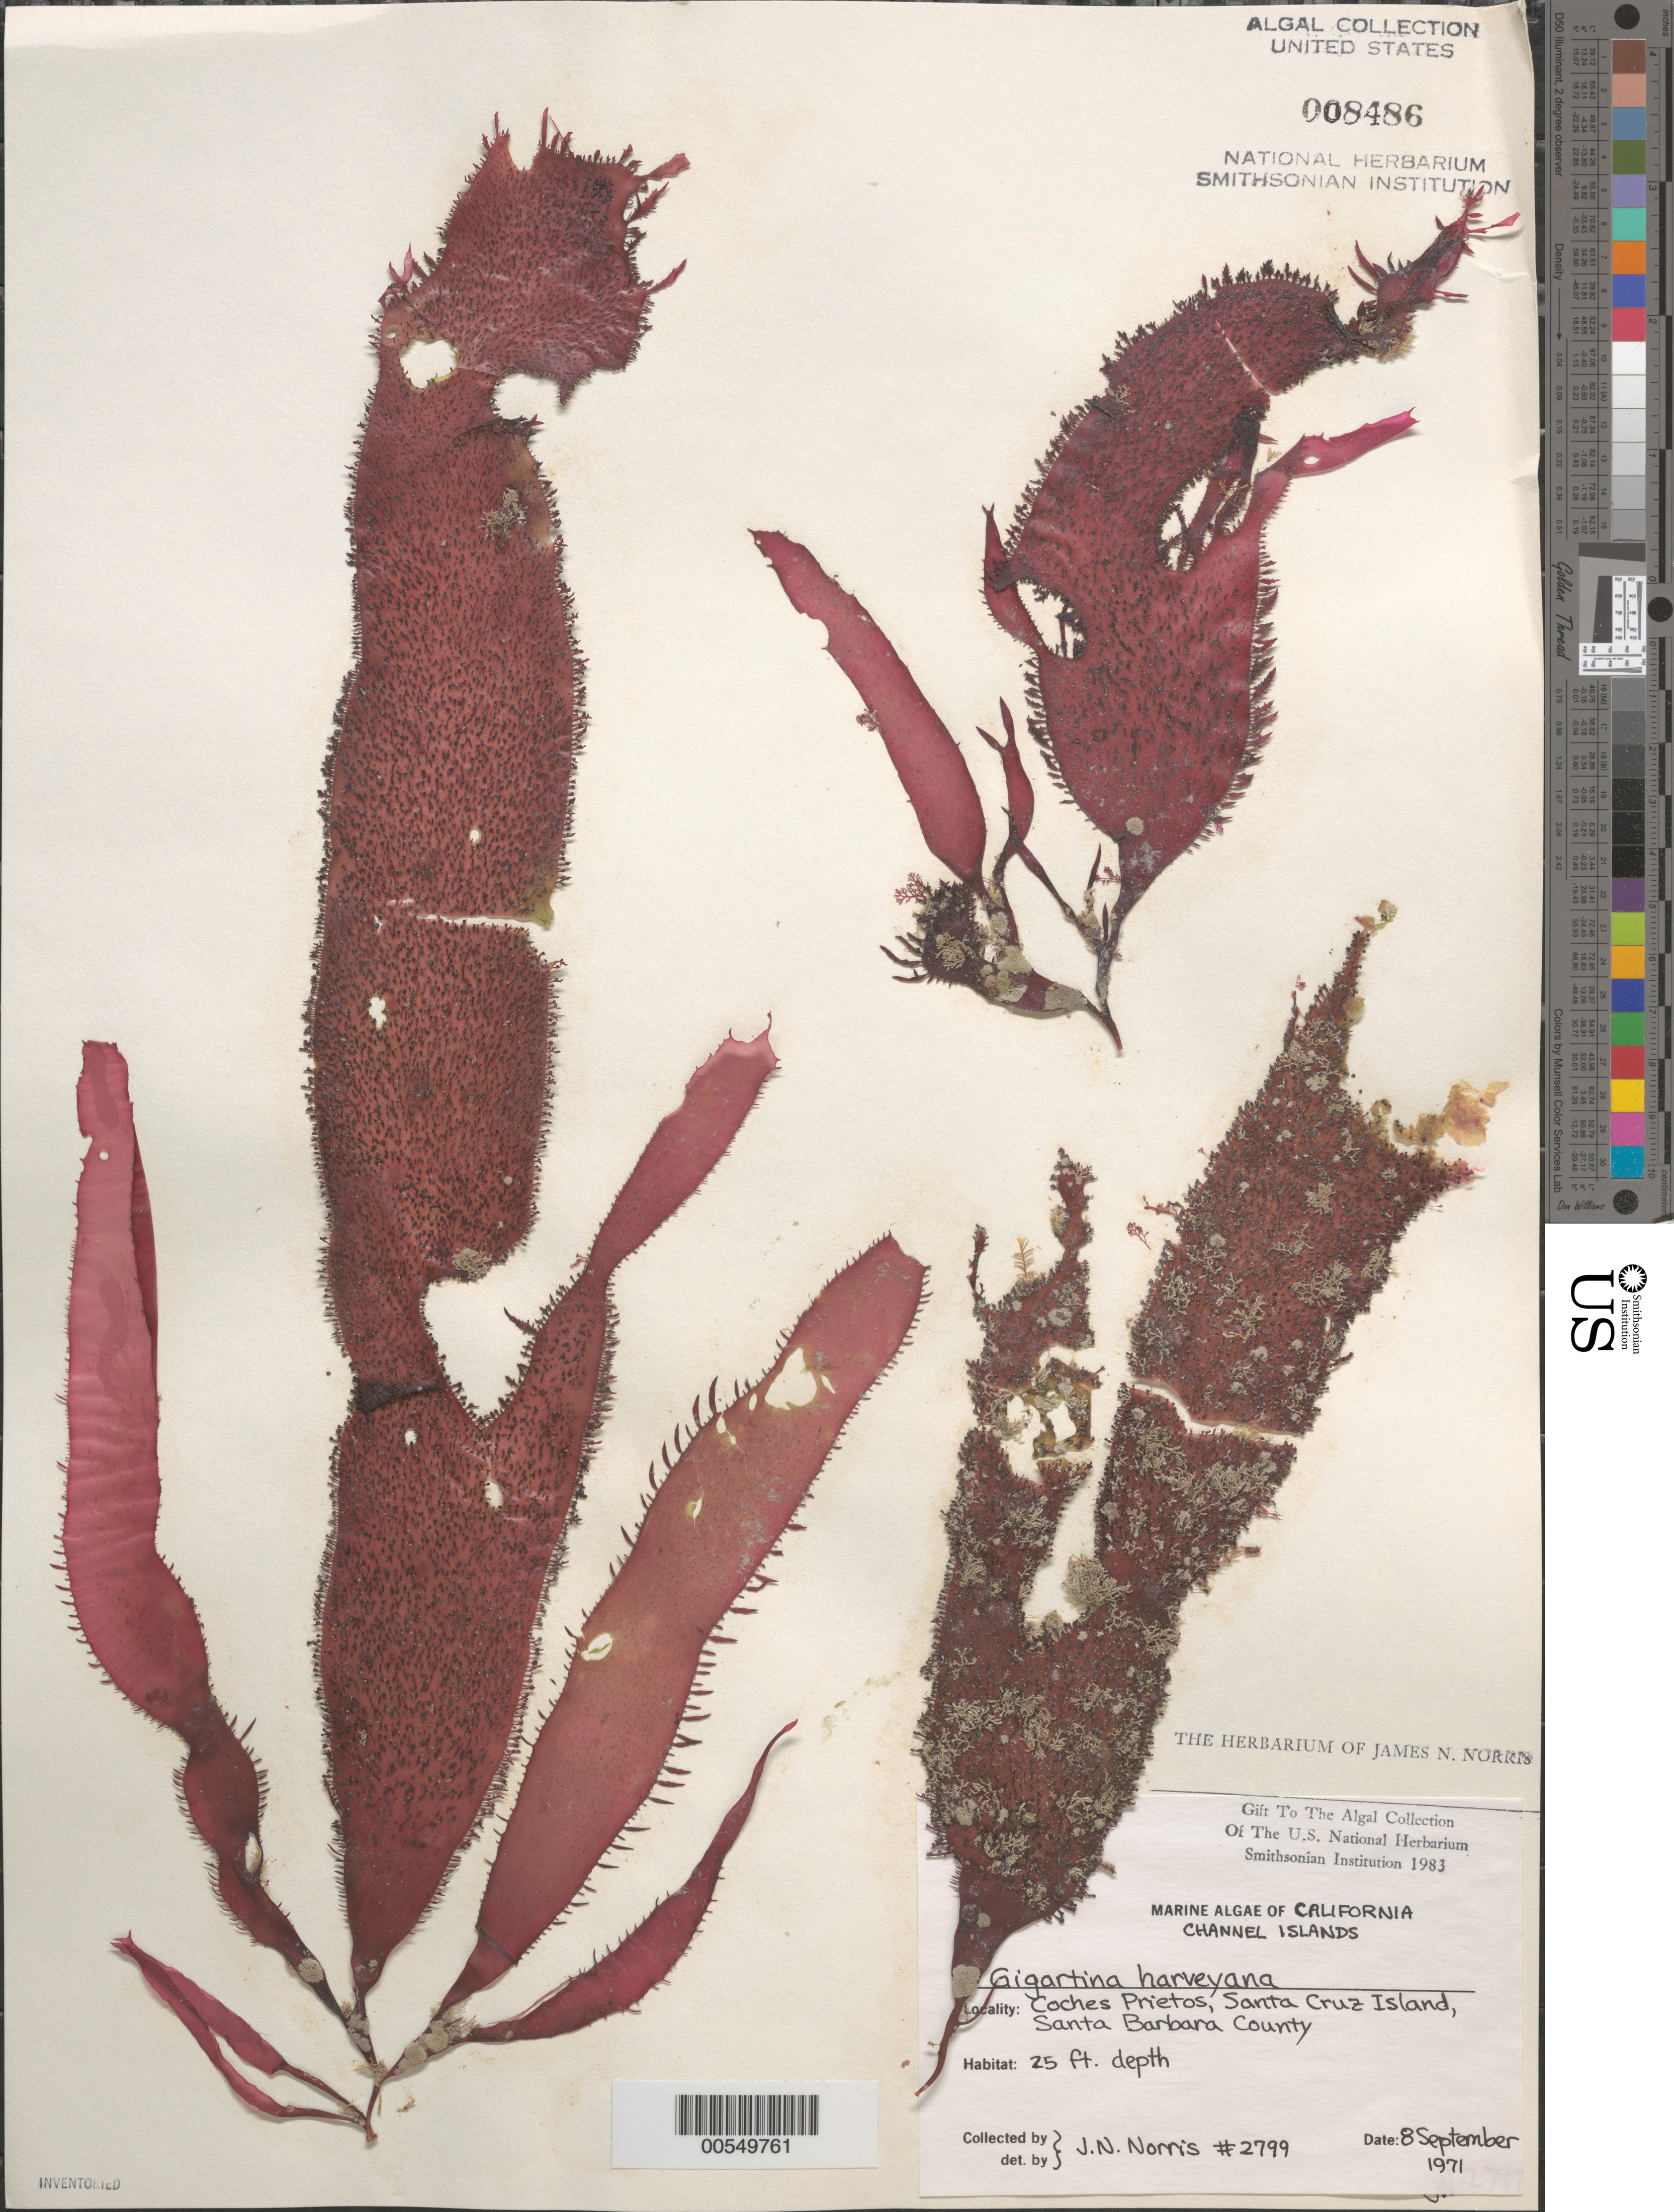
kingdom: Plantae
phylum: Rhodophyta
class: Florideophyceae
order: Gigartinales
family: Gigartinaceae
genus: Chondracanthus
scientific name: Chondracanthus harveyanus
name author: (Kütz.) Guiry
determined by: Algae name updating Project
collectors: J. N. Norris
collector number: JN-2799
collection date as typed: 08 Sep 1971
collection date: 1971-09-08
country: United States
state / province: California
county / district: Santa Barbara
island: Santa Cruz Island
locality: Coches Prietos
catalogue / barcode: US 8486